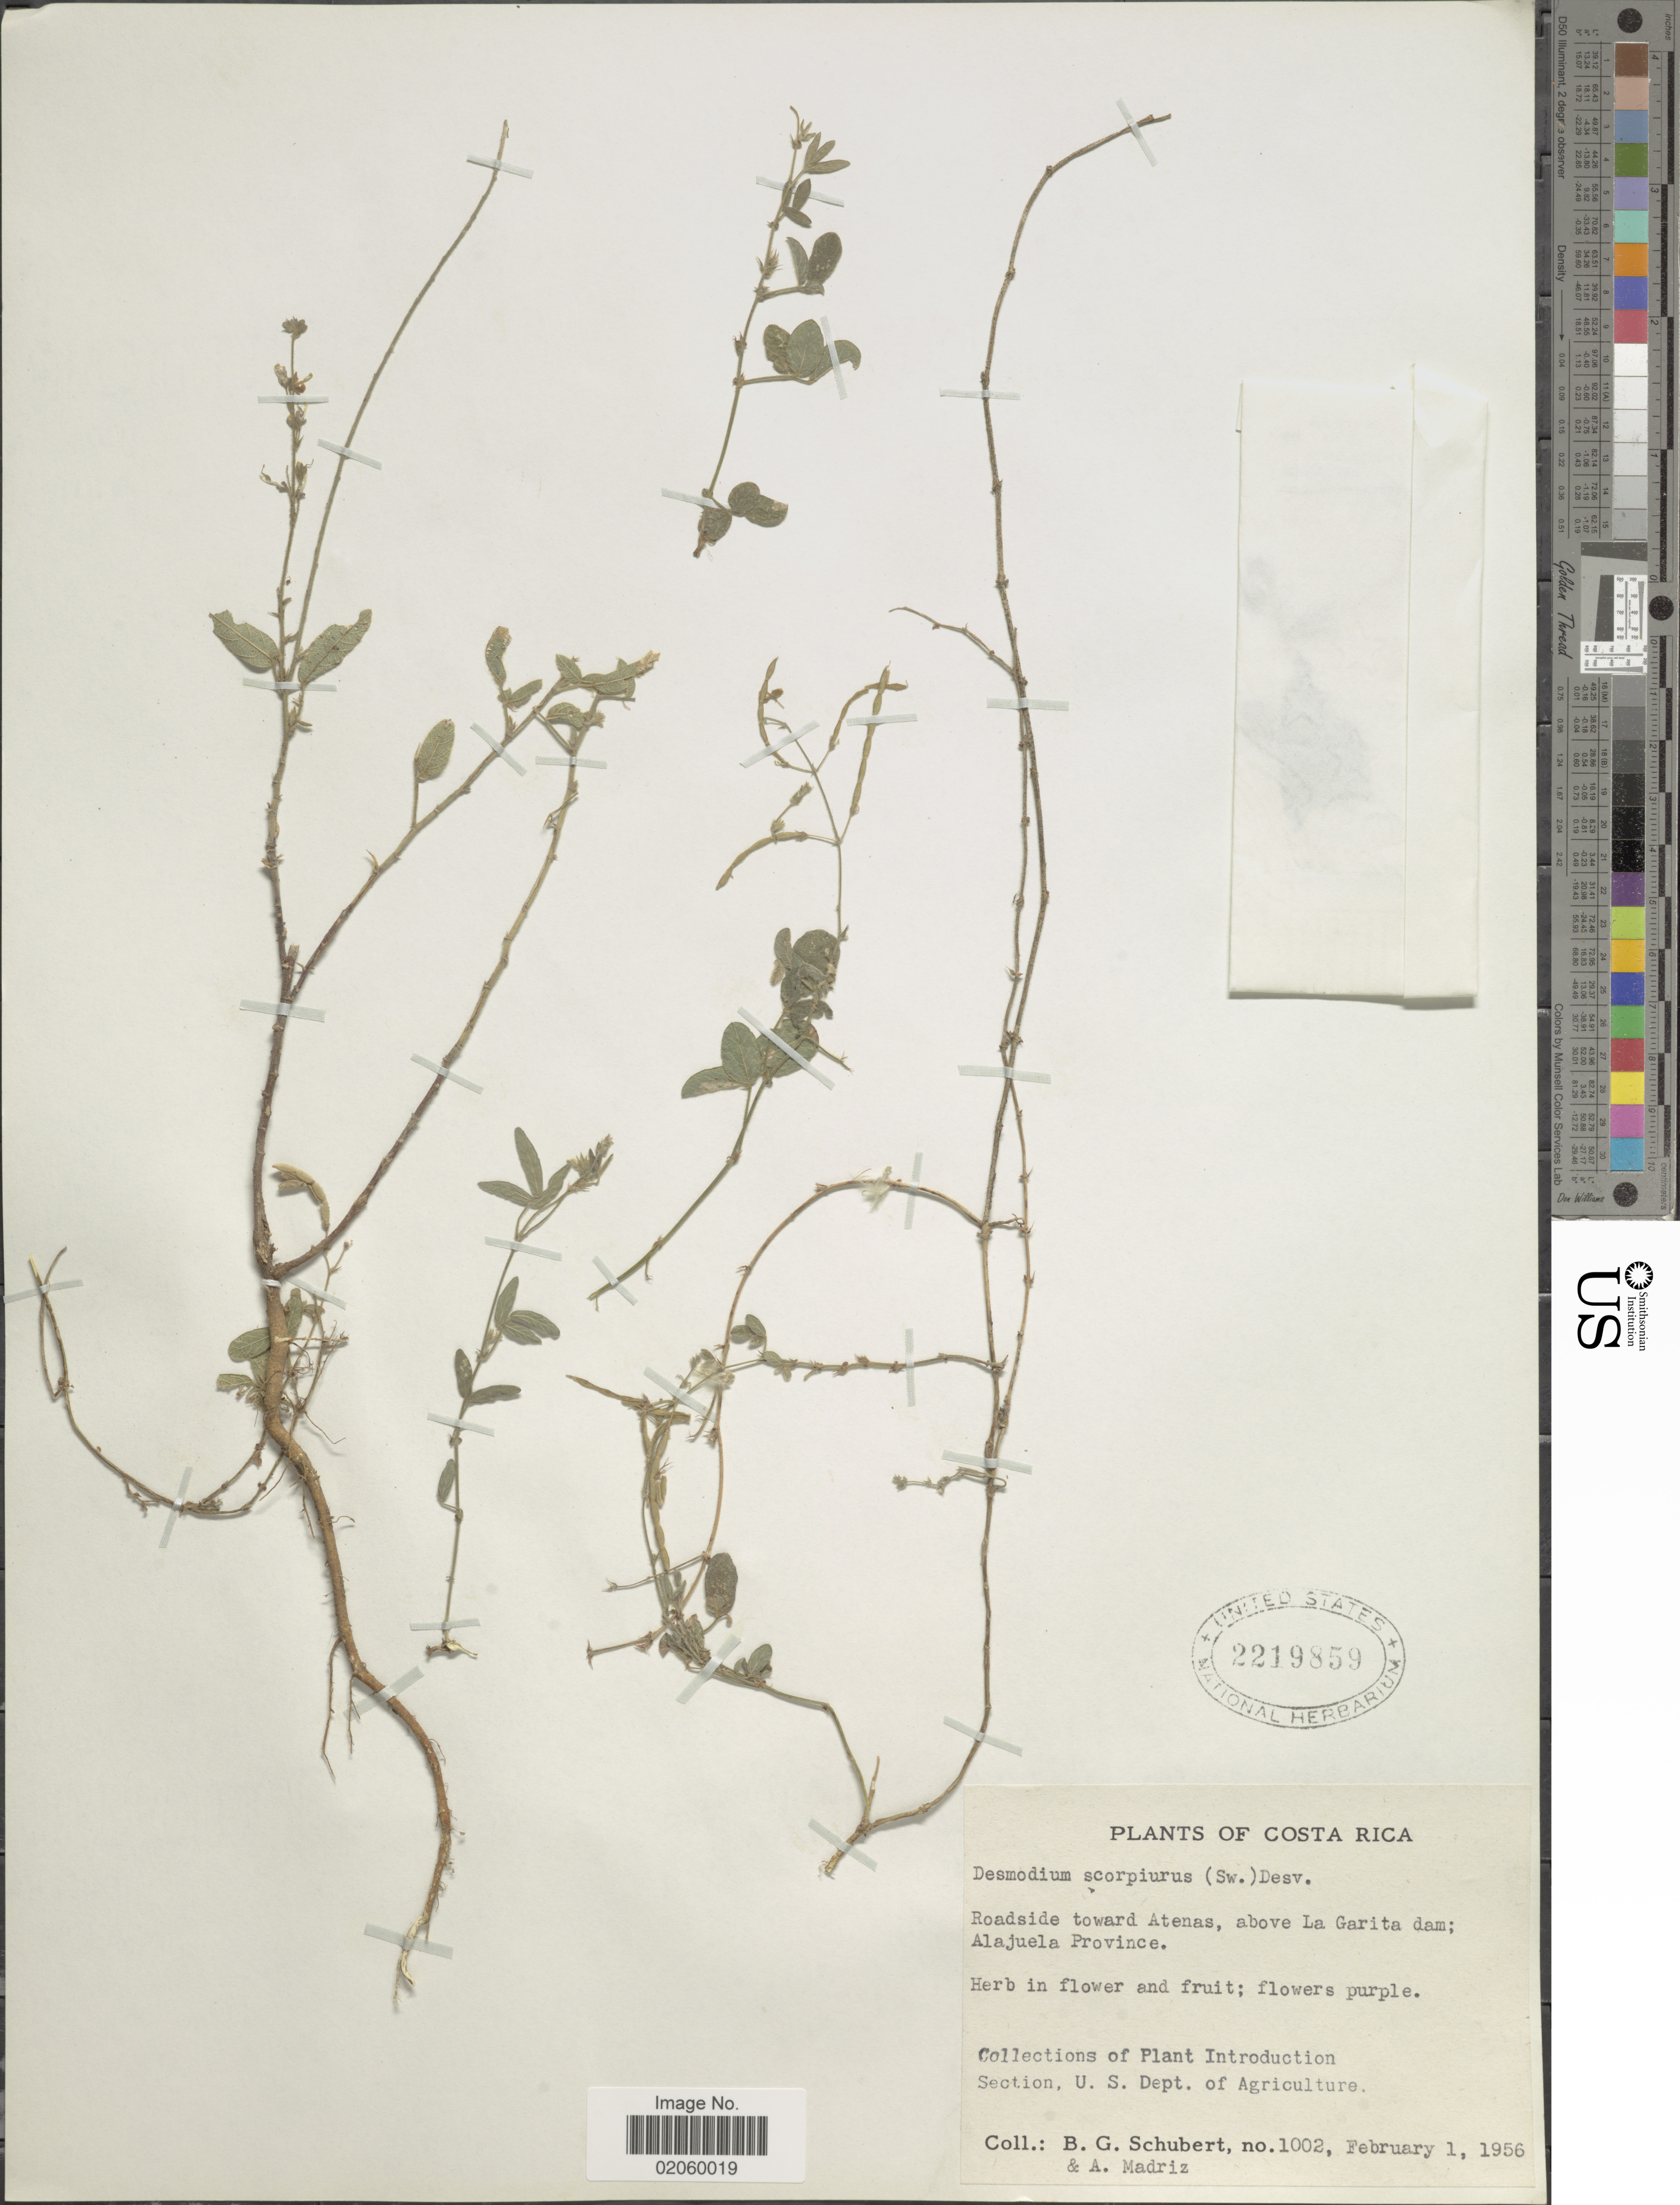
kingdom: Plantae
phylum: Tracheophyta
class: Magnoliopsida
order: Fabales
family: Fabaceae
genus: Desmodium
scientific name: Desmodium scorpiurus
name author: (Sw.) Desv. ex DC.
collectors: B. Schubert & A. Madriz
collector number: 1002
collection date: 1956-02-01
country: Costa Rica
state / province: Alajuela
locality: Roadside toward Atenas, above La Garita dam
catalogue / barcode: US 2219859